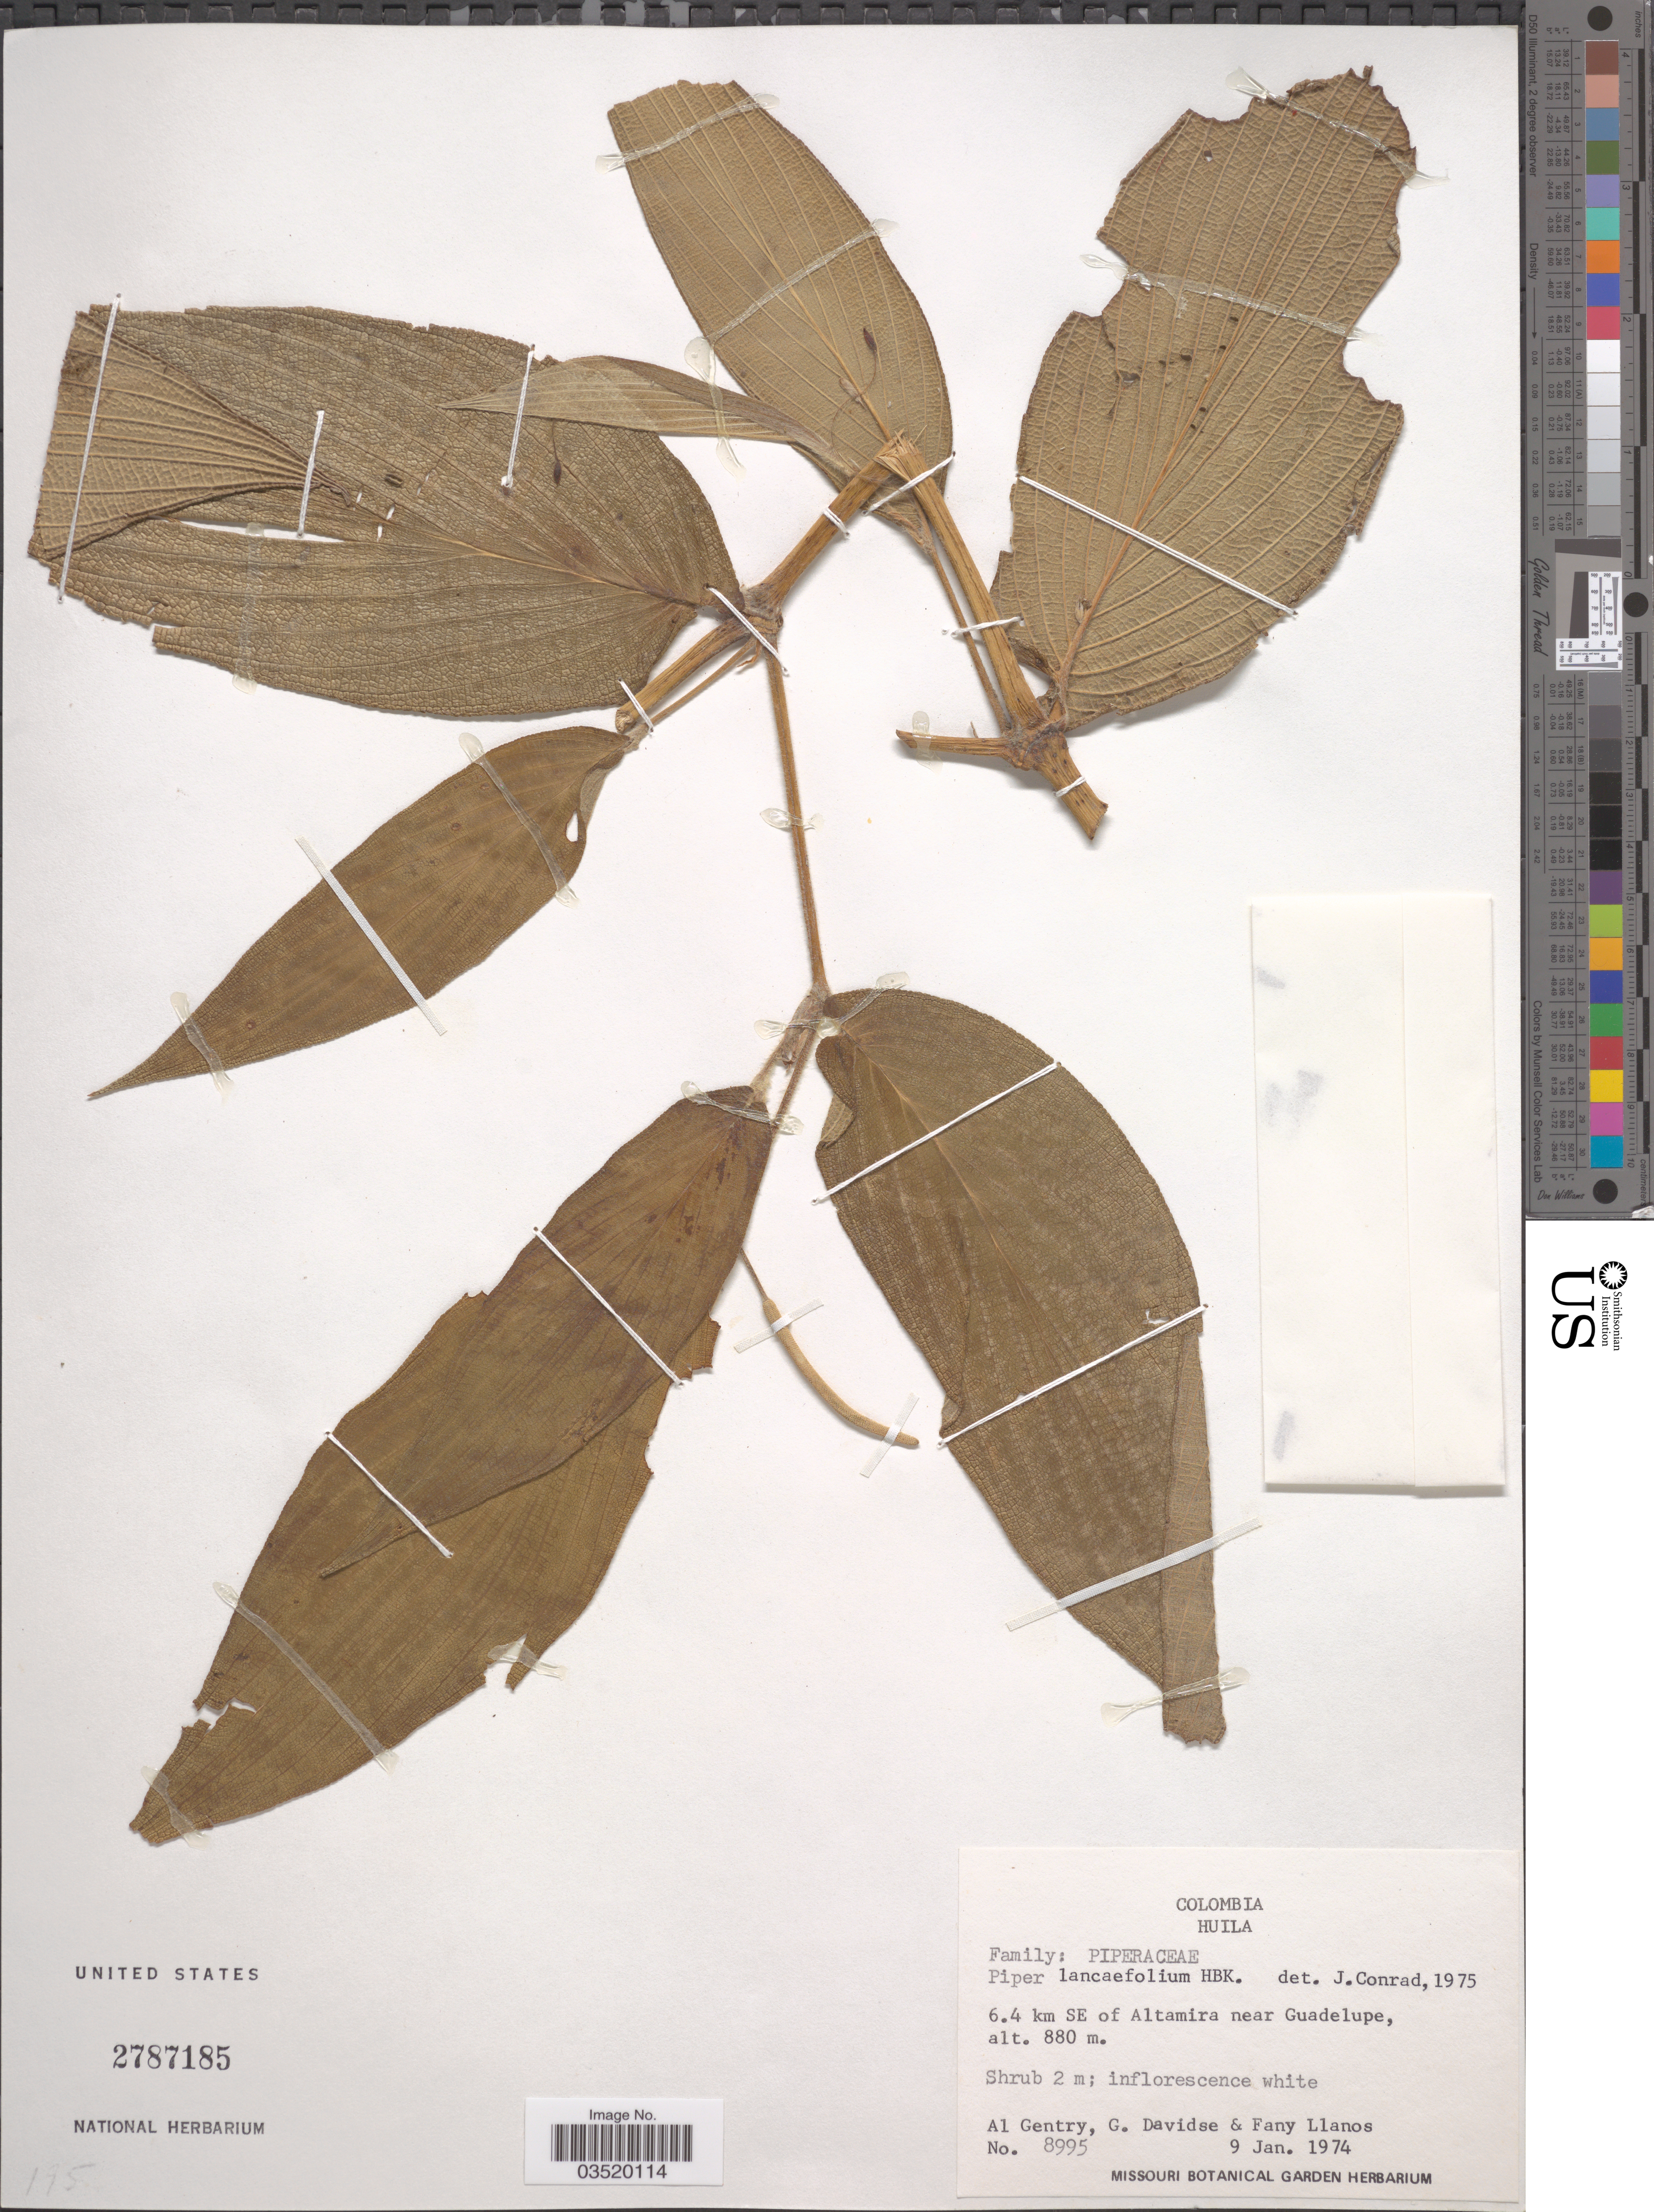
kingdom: Plantae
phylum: Tracheophyta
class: Magnoliopsida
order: Piperales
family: Piperaceae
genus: Piper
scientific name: Piper lanceifolium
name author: Kunth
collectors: A. H. Gentry, G. Davidse & F. Llanos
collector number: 8995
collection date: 1974-01-09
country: Colombia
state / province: Huila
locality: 6.4 km SE of Altamira near Guadelupe.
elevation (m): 880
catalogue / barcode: US 2787185